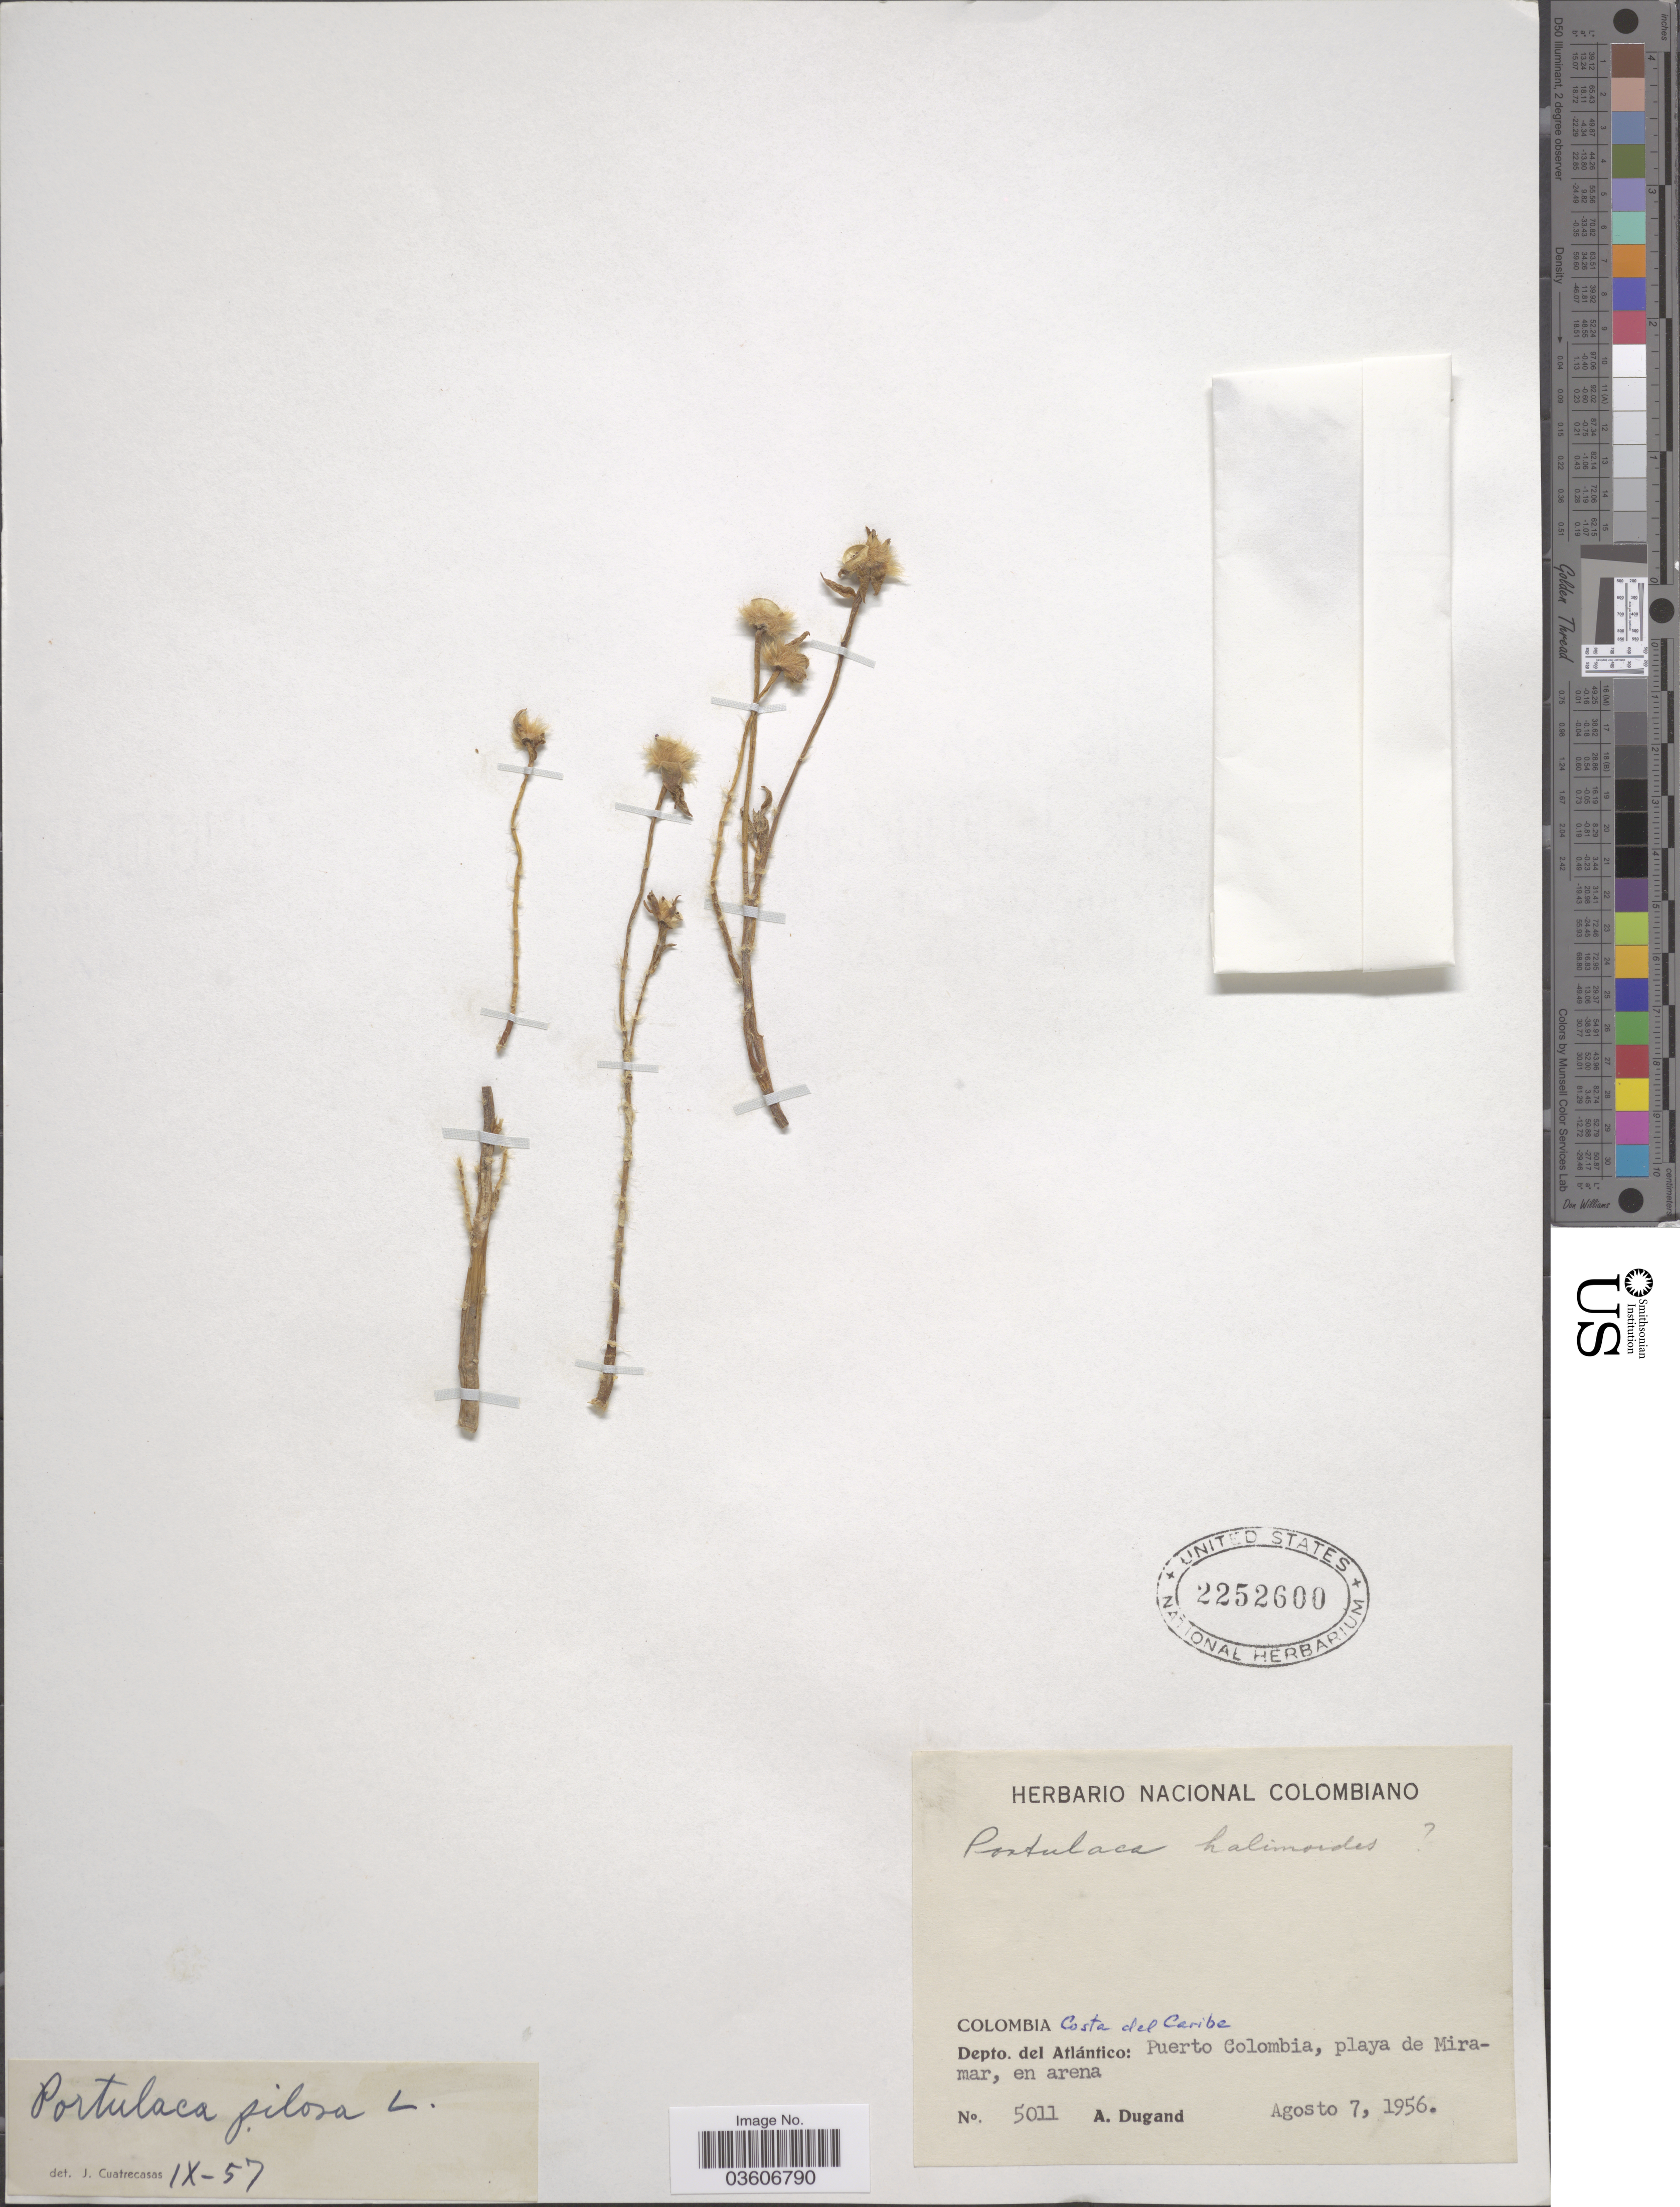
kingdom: Plantae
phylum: Tracheophyta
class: Magnoliopsida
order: Caryophyllales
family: Portulacaceae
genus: Portulaca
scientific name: Portulaca pilosa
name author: L.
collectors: A. Dugand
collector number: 5011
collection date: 1956-08-07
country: Colombia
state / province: Atlántico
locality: Costa del Caribe. Depto. del Atlántico: Puerto Colombia, playa de Miramar, en arena.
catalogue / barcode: US 2252600